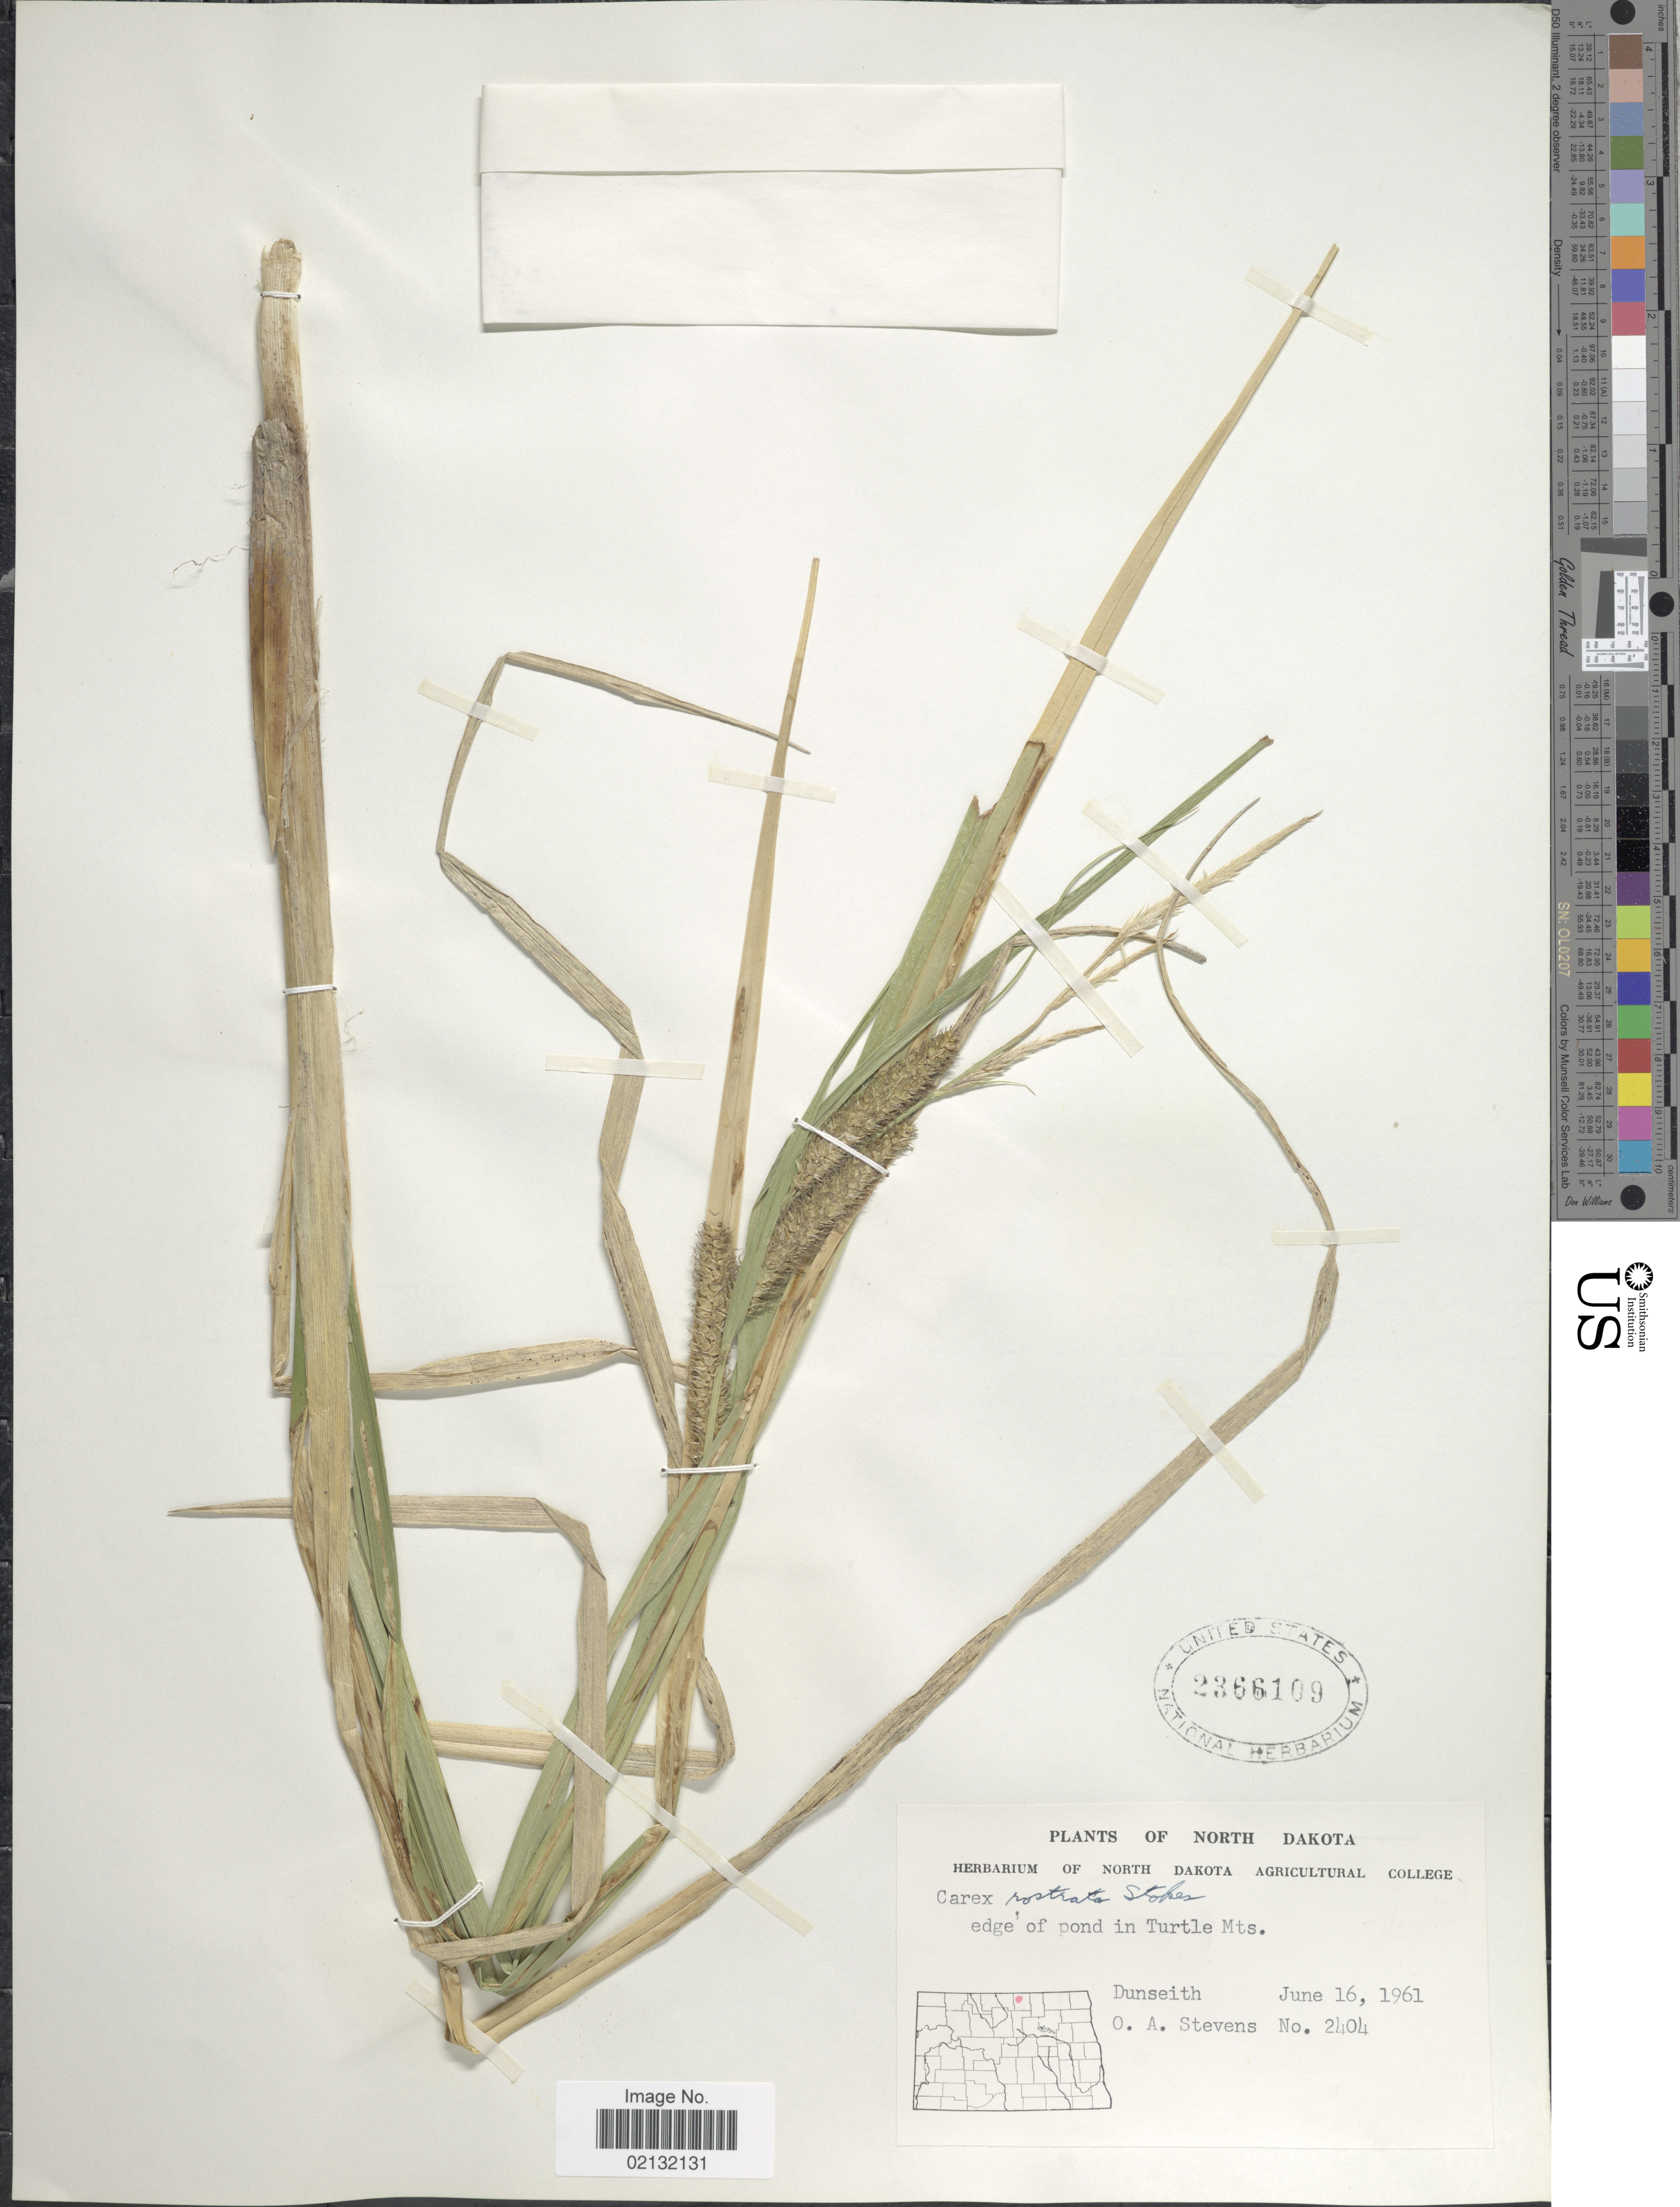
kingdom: Plantae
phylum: Tracheophyta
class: Liliopsida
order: Poales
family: Cyperaceae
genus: Carex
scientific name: Carex rostrata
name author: Stokes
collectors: O. A. Stevens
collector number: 2404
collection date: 1961-06-16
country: United States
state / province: North Dakota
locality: Dunseith. Edge of pond in Turtle Mts.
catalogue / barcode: US 2366109